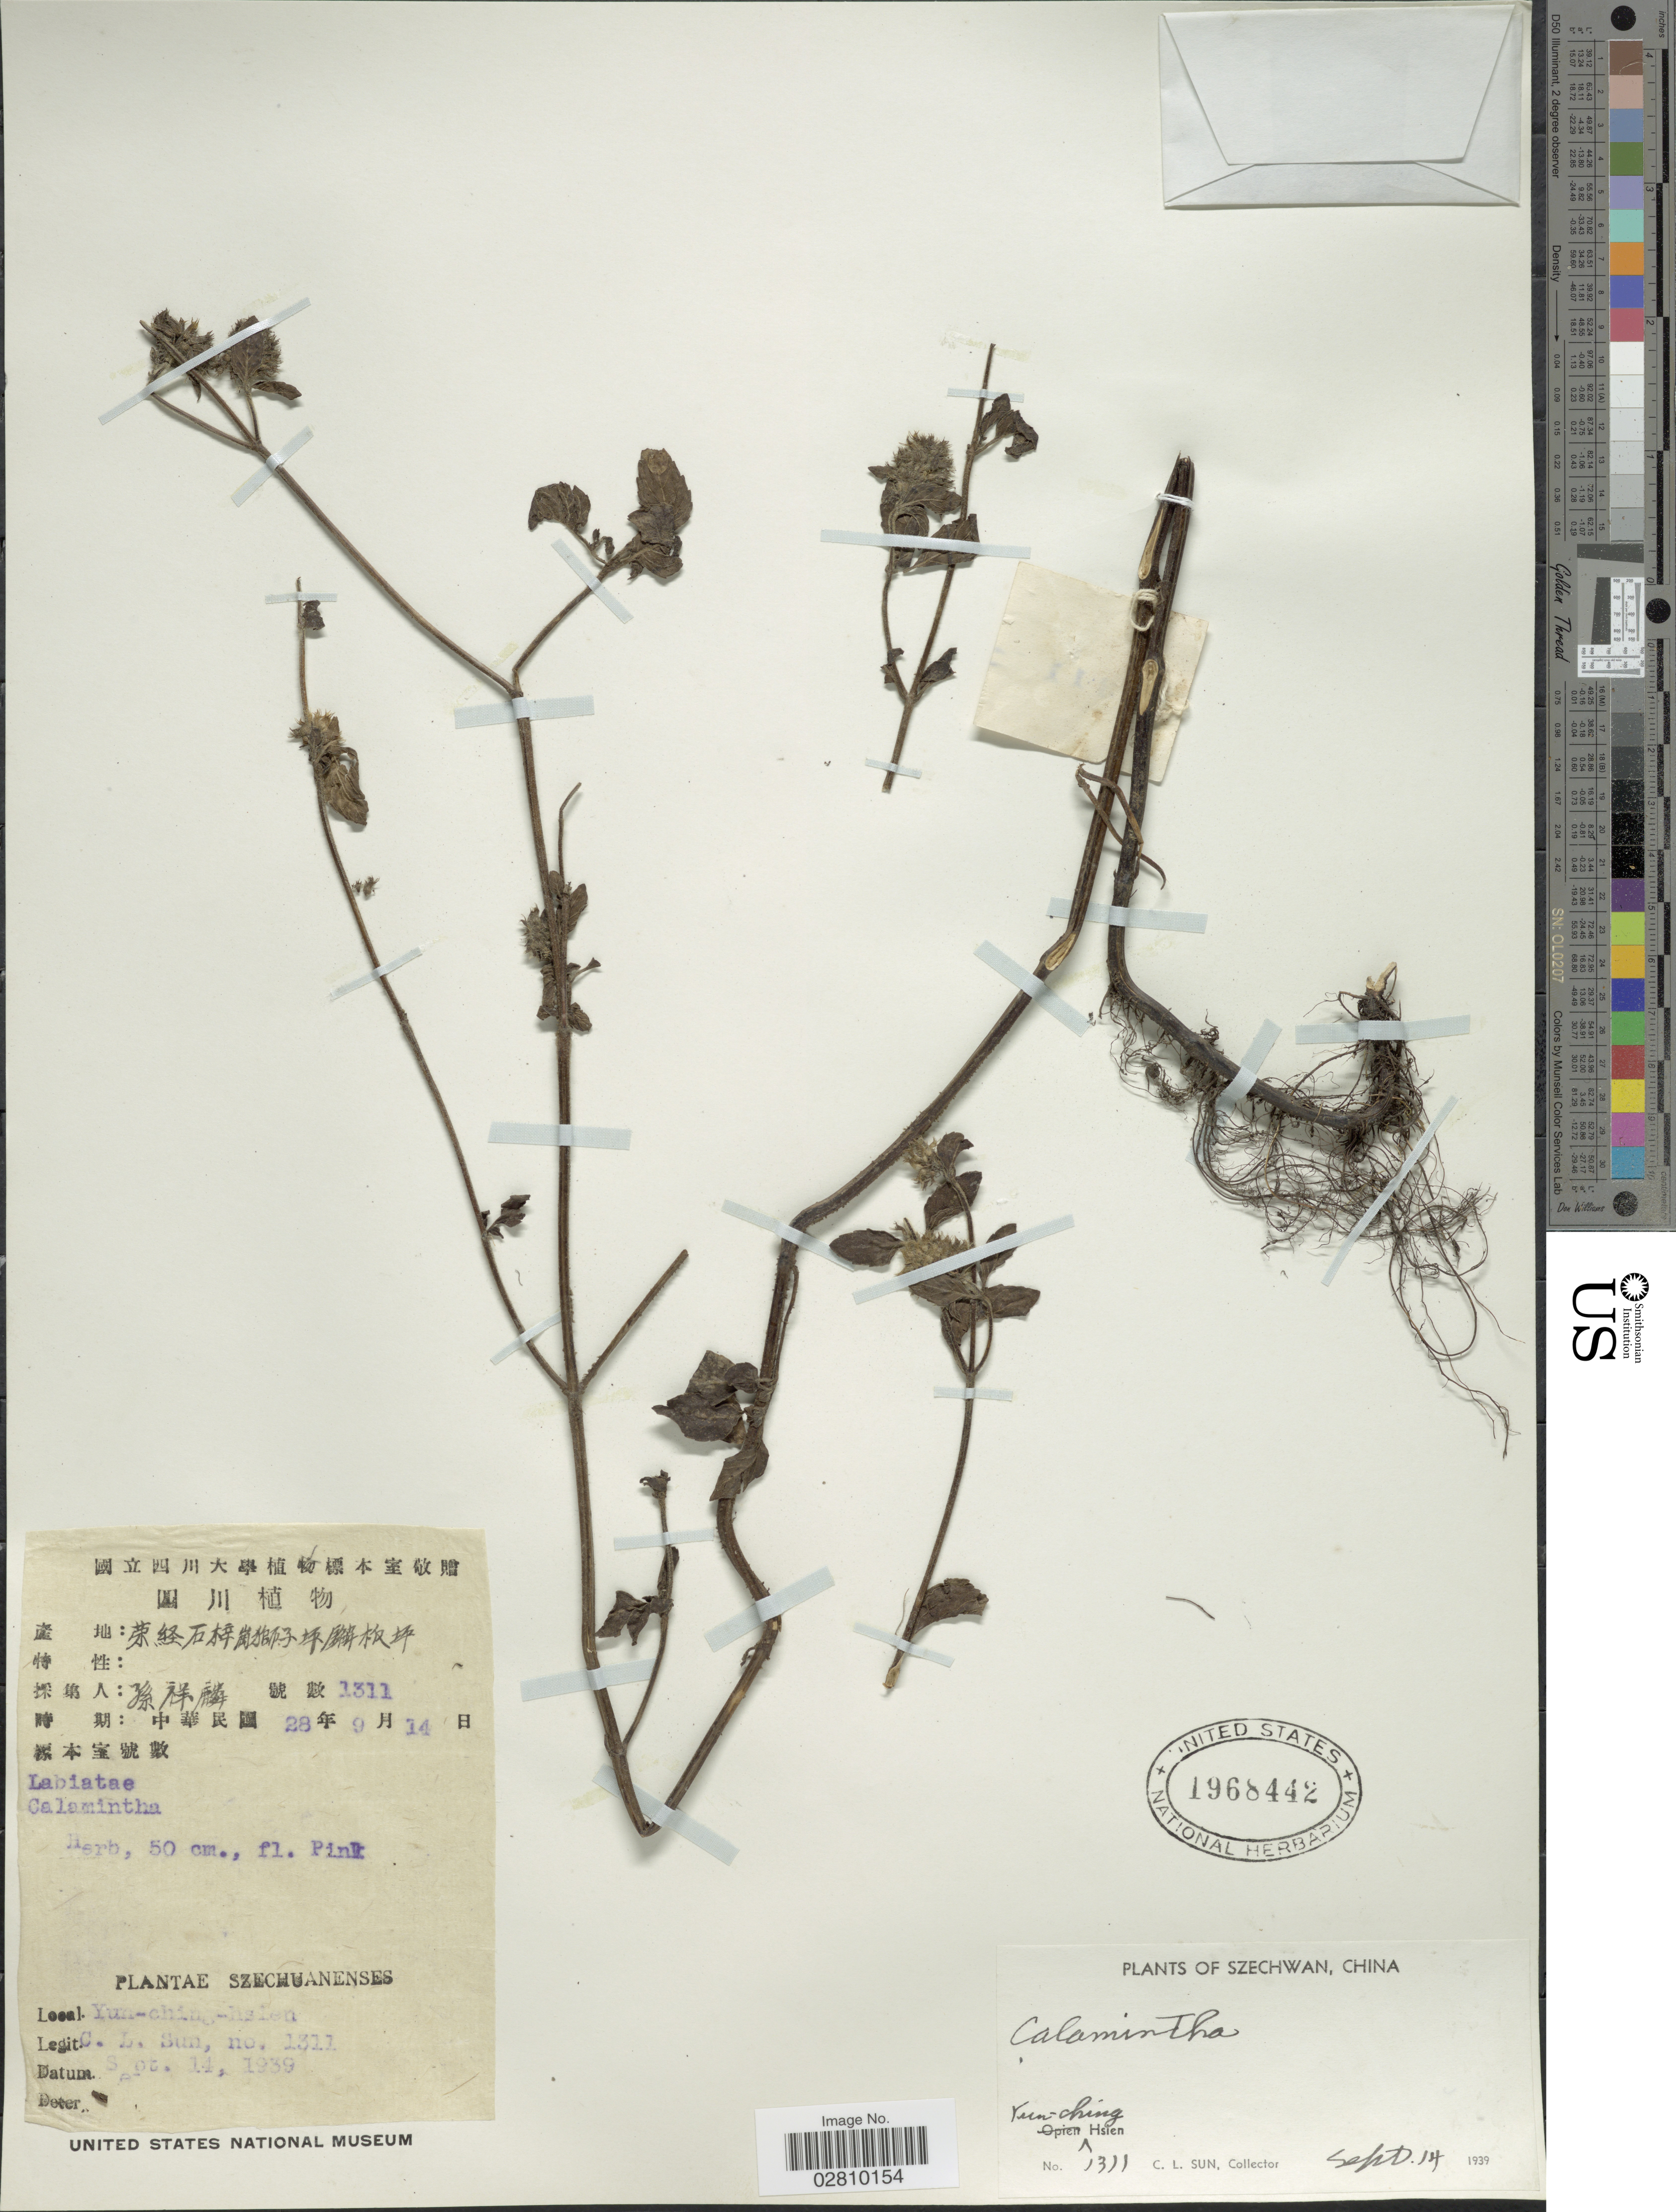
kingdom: Plantae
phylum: Tracheophyta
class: Magnoliopsida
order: Lamiales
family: Lamiaceae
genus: Calamintha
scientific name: Calamintha sp.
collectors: C. Sun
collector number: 1311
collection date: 1939-09-14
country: China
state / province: Sichuan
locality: Szechwan. Yun-ching.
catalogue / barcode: US 1968442